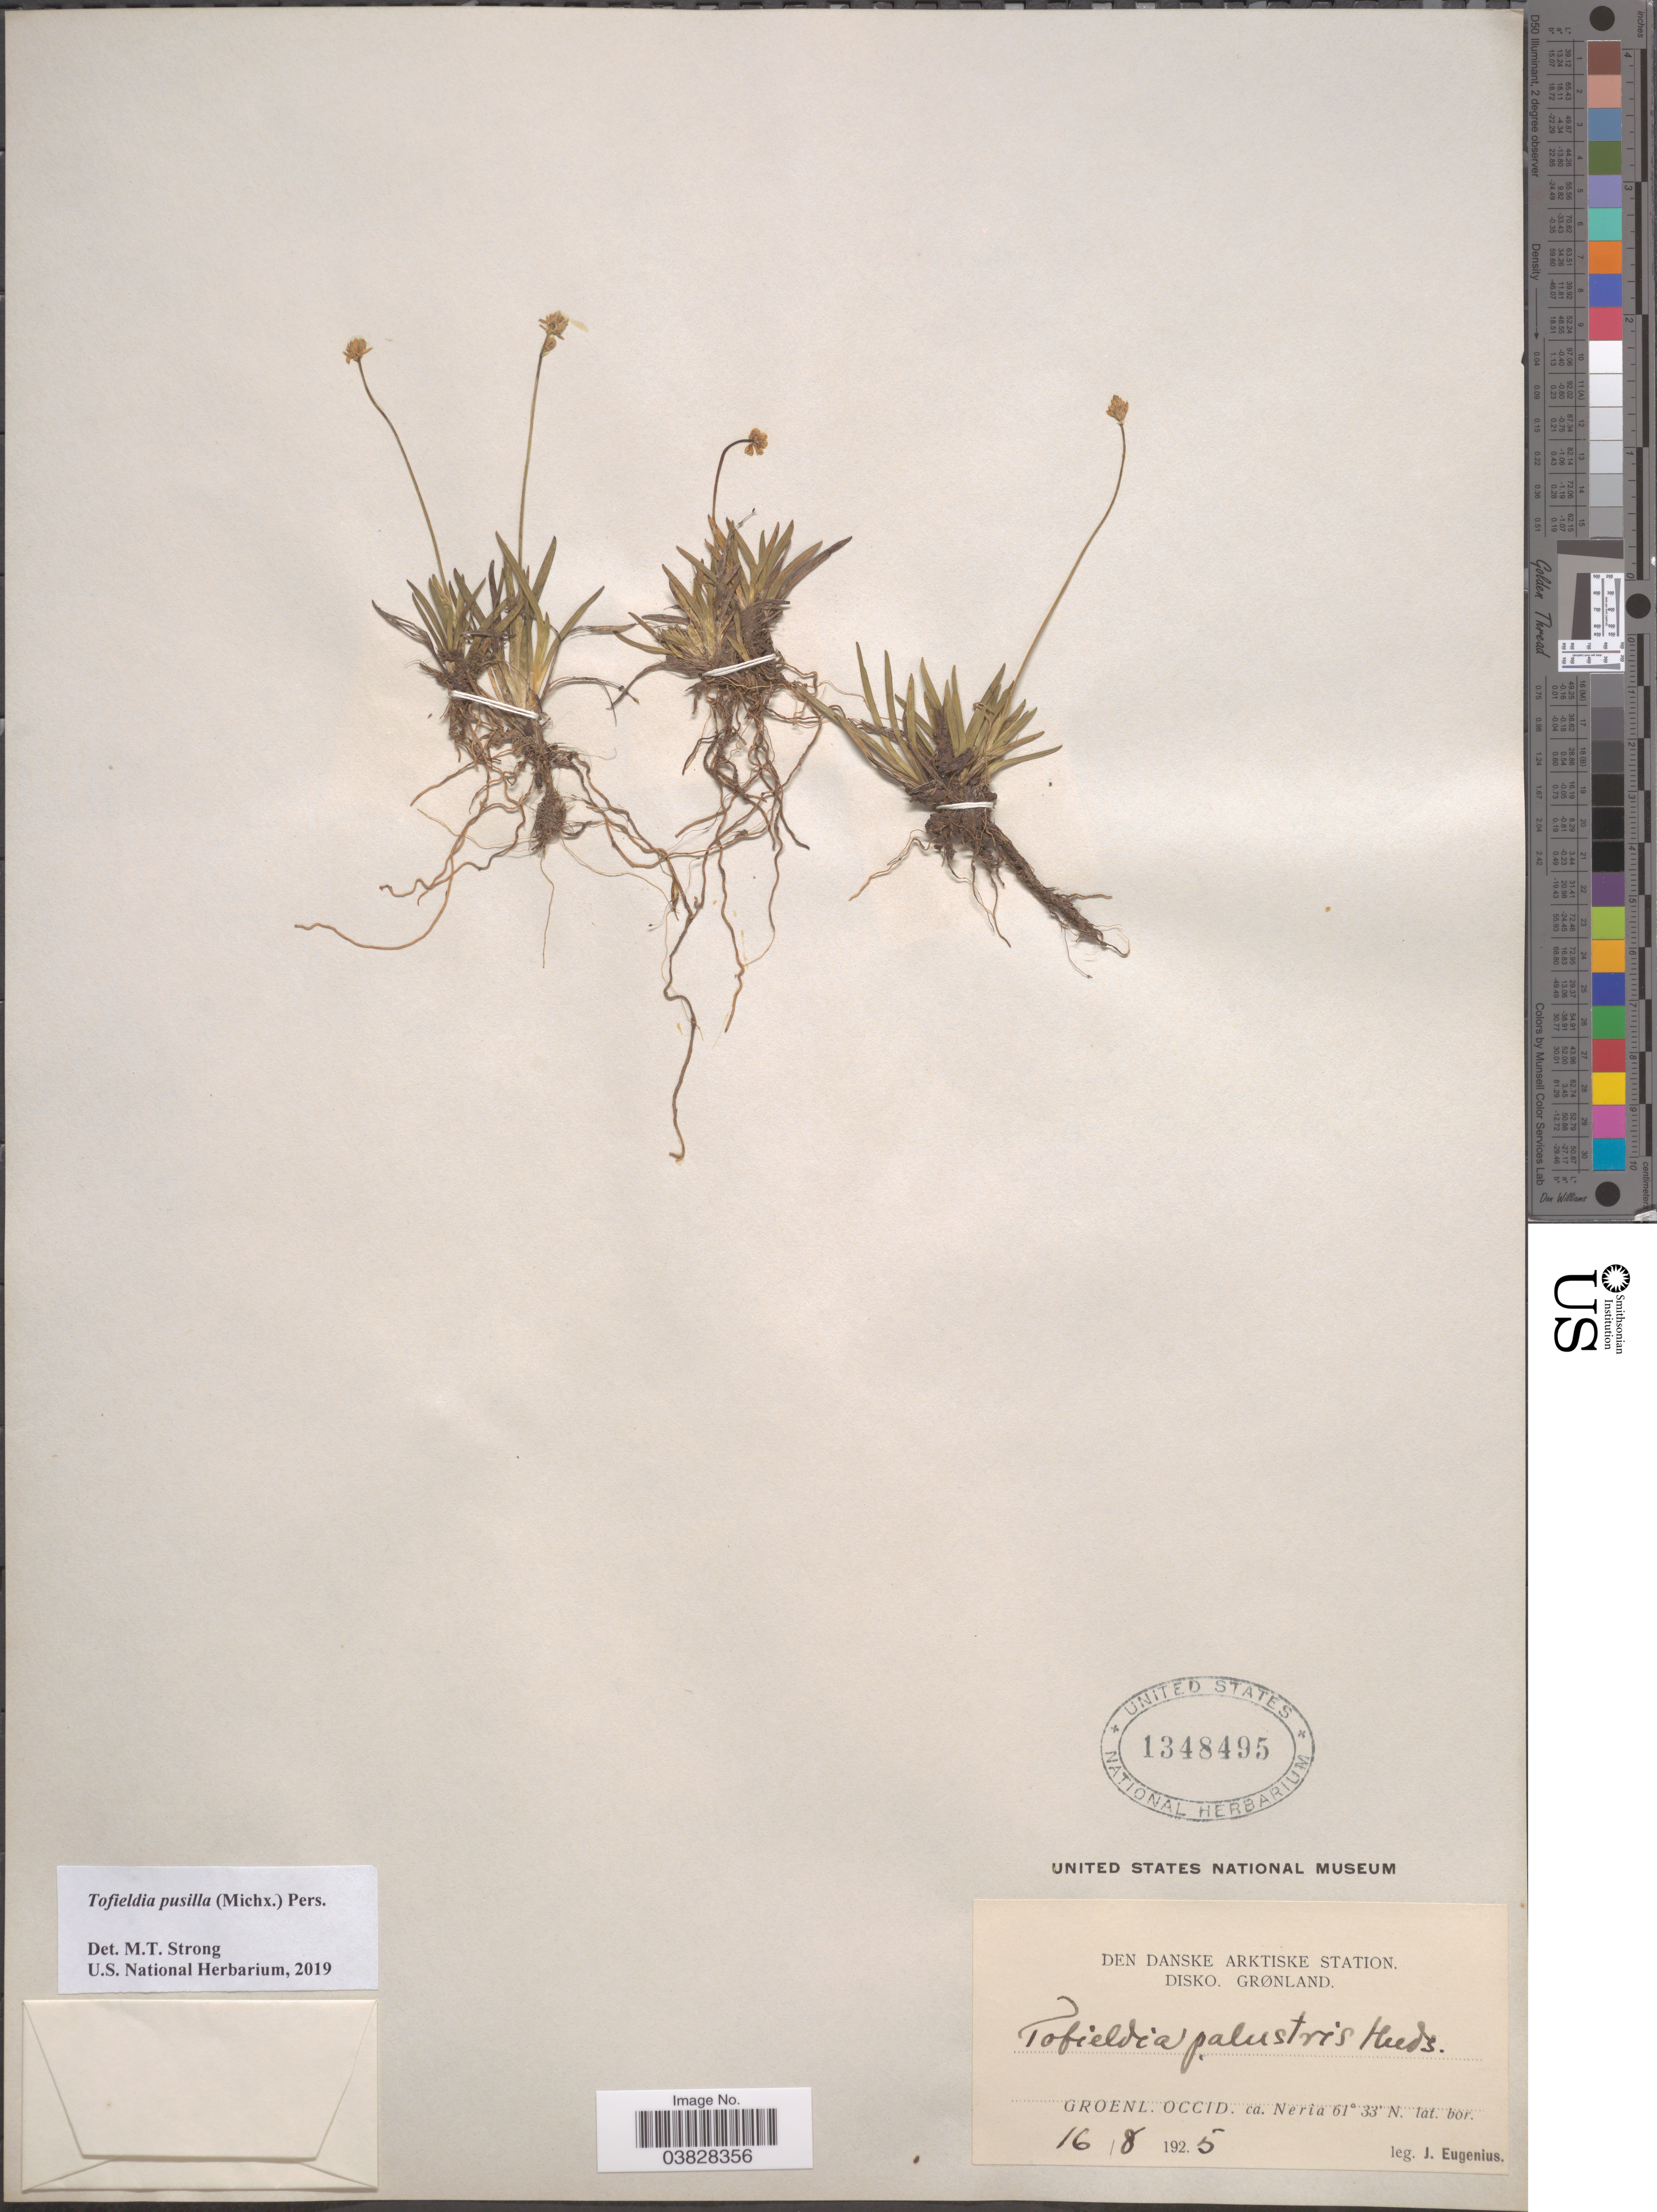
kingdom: Plantae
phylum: Tracheophyta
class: Liliopsida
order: Alismatales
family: Tofieldiaceae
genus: Tofieldia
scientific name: Tofieldia pusilla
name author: (Michx.) Pers.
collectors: J. Eugenius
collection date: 1925-08-16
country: Greenland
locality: Den Danske Arktiske Station. Disko. Grønland. Groenl. Occid. ca. Neria.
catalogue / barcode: US 1348495